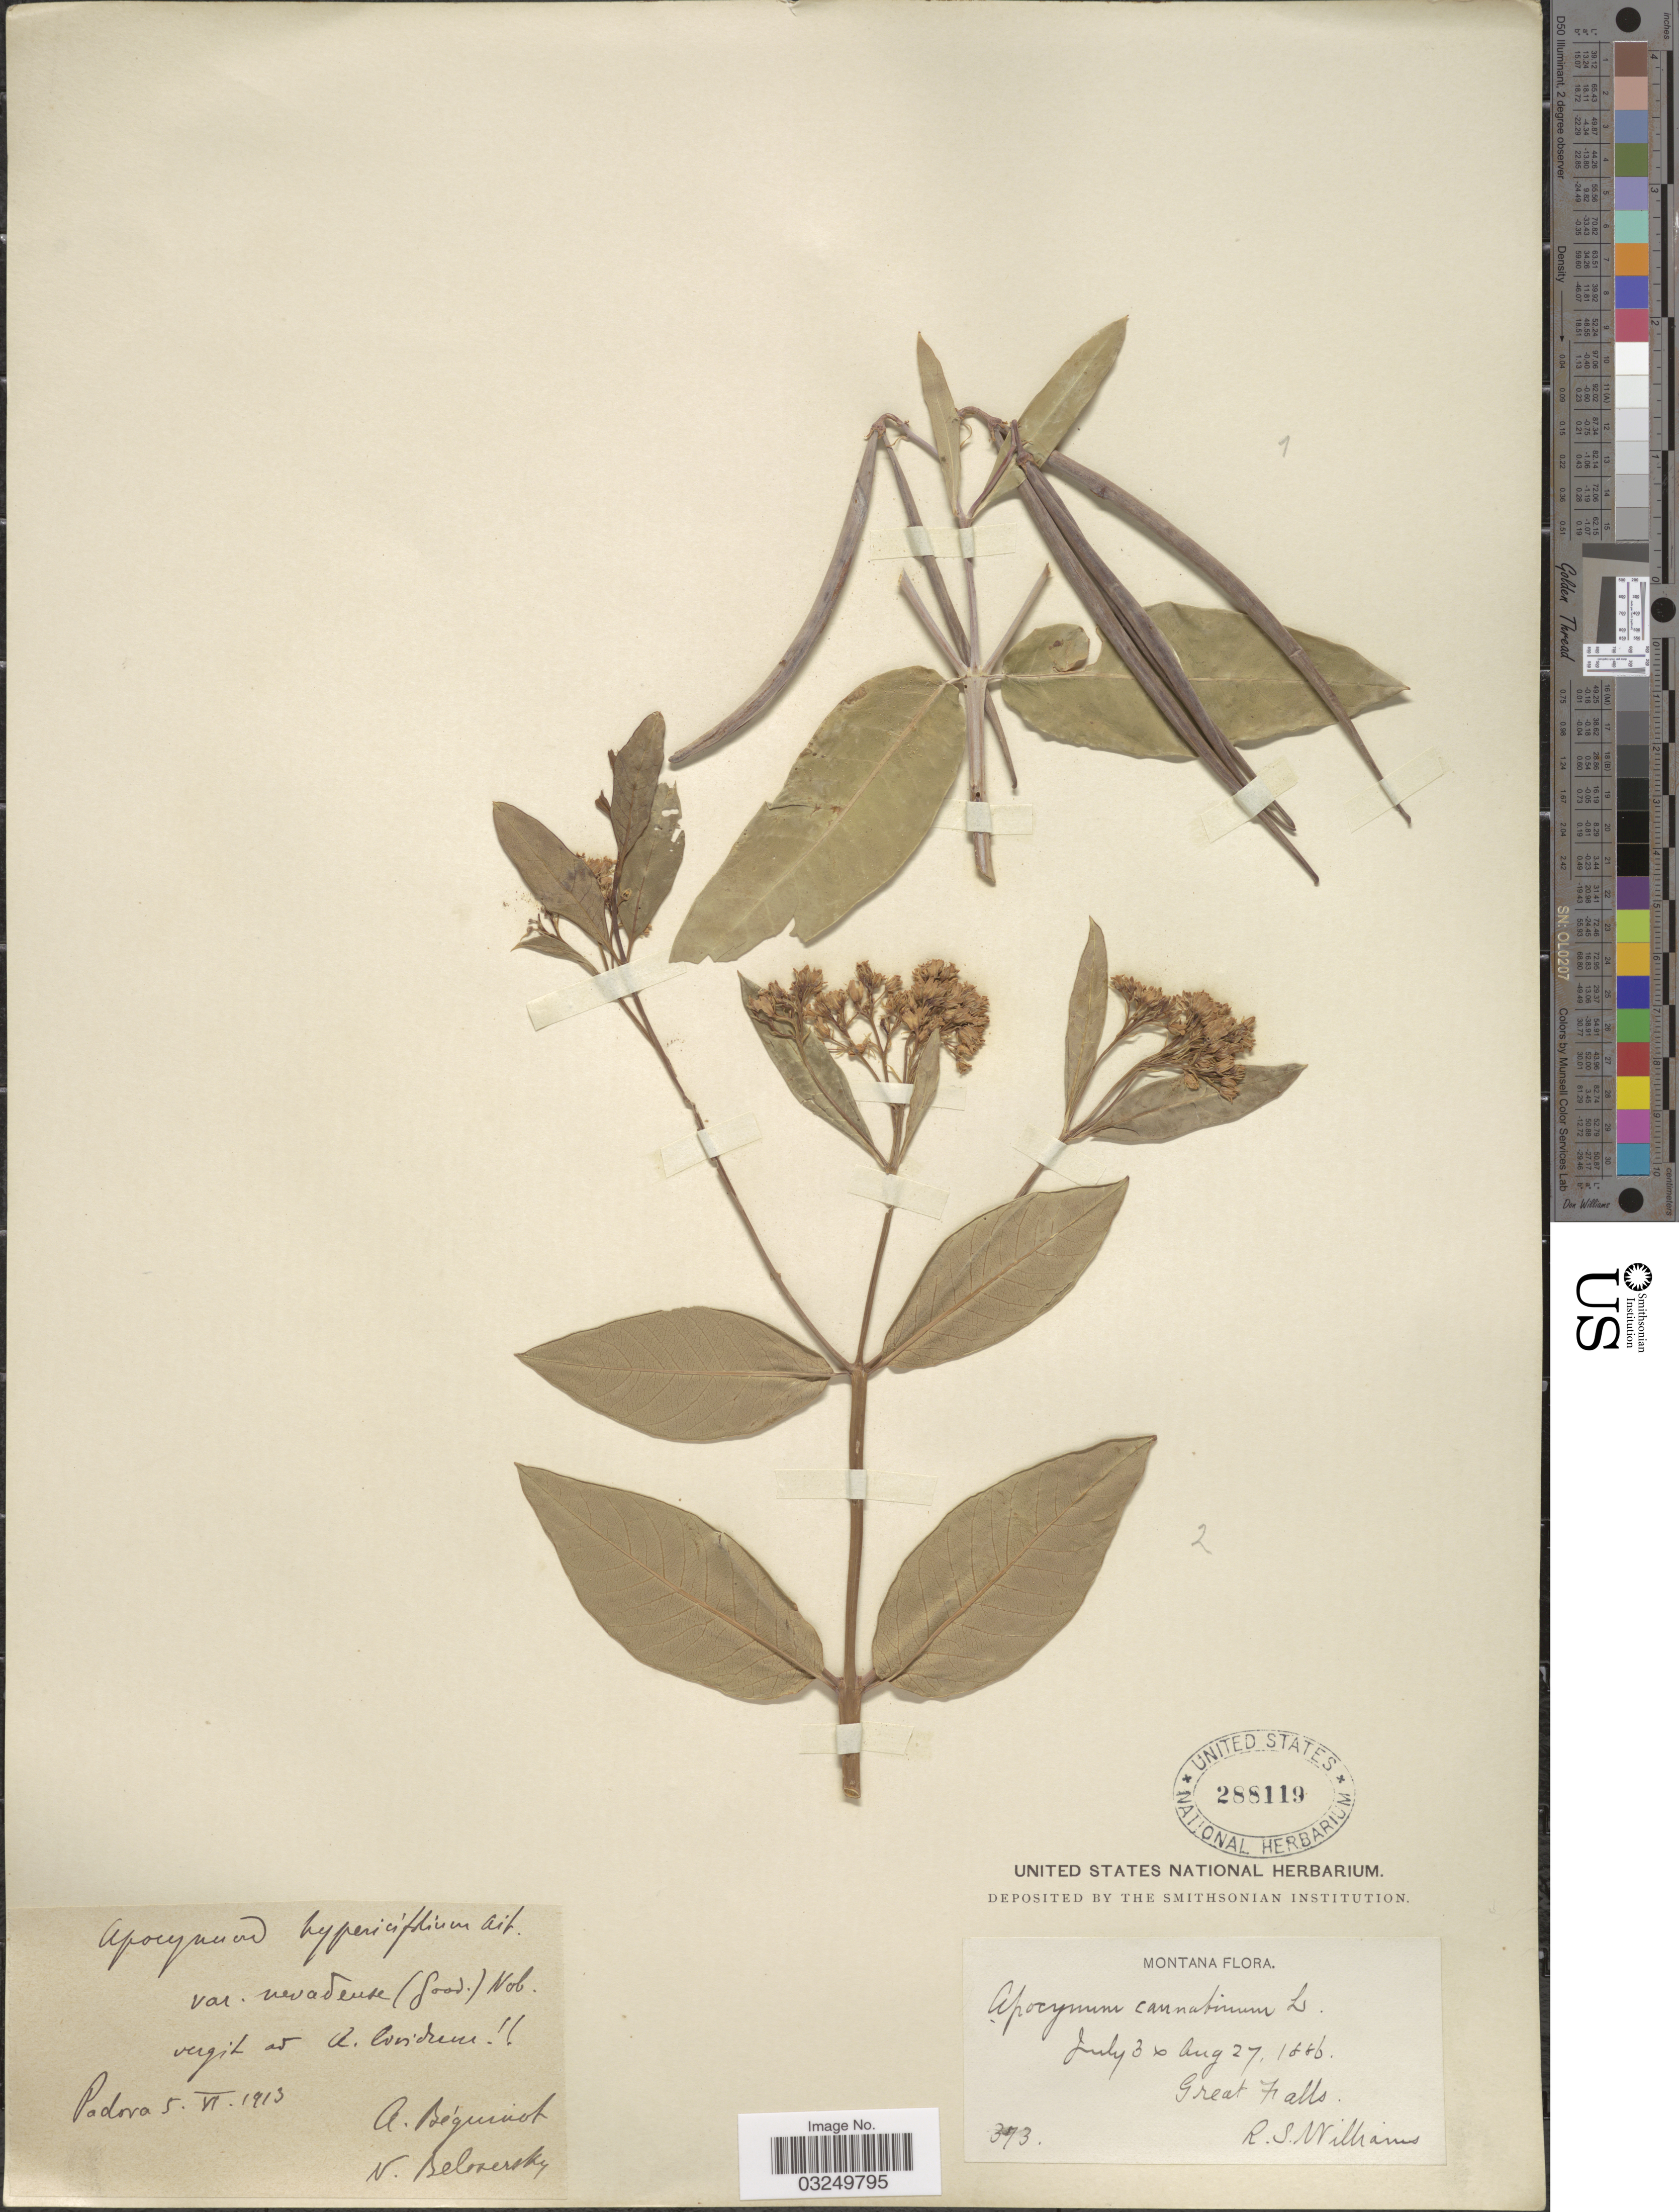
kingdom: Plantae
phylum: Tracheophyta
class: Magnoliopsida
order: Gentianales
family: Apocynaceae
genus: Apocynum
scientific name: Apocynum cannabinum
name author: L.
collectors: R. S. Williams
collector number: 373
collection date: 1886-07-03/1886-08-27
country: United States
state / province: Montana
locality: Great Falls.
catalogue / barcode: US 288119